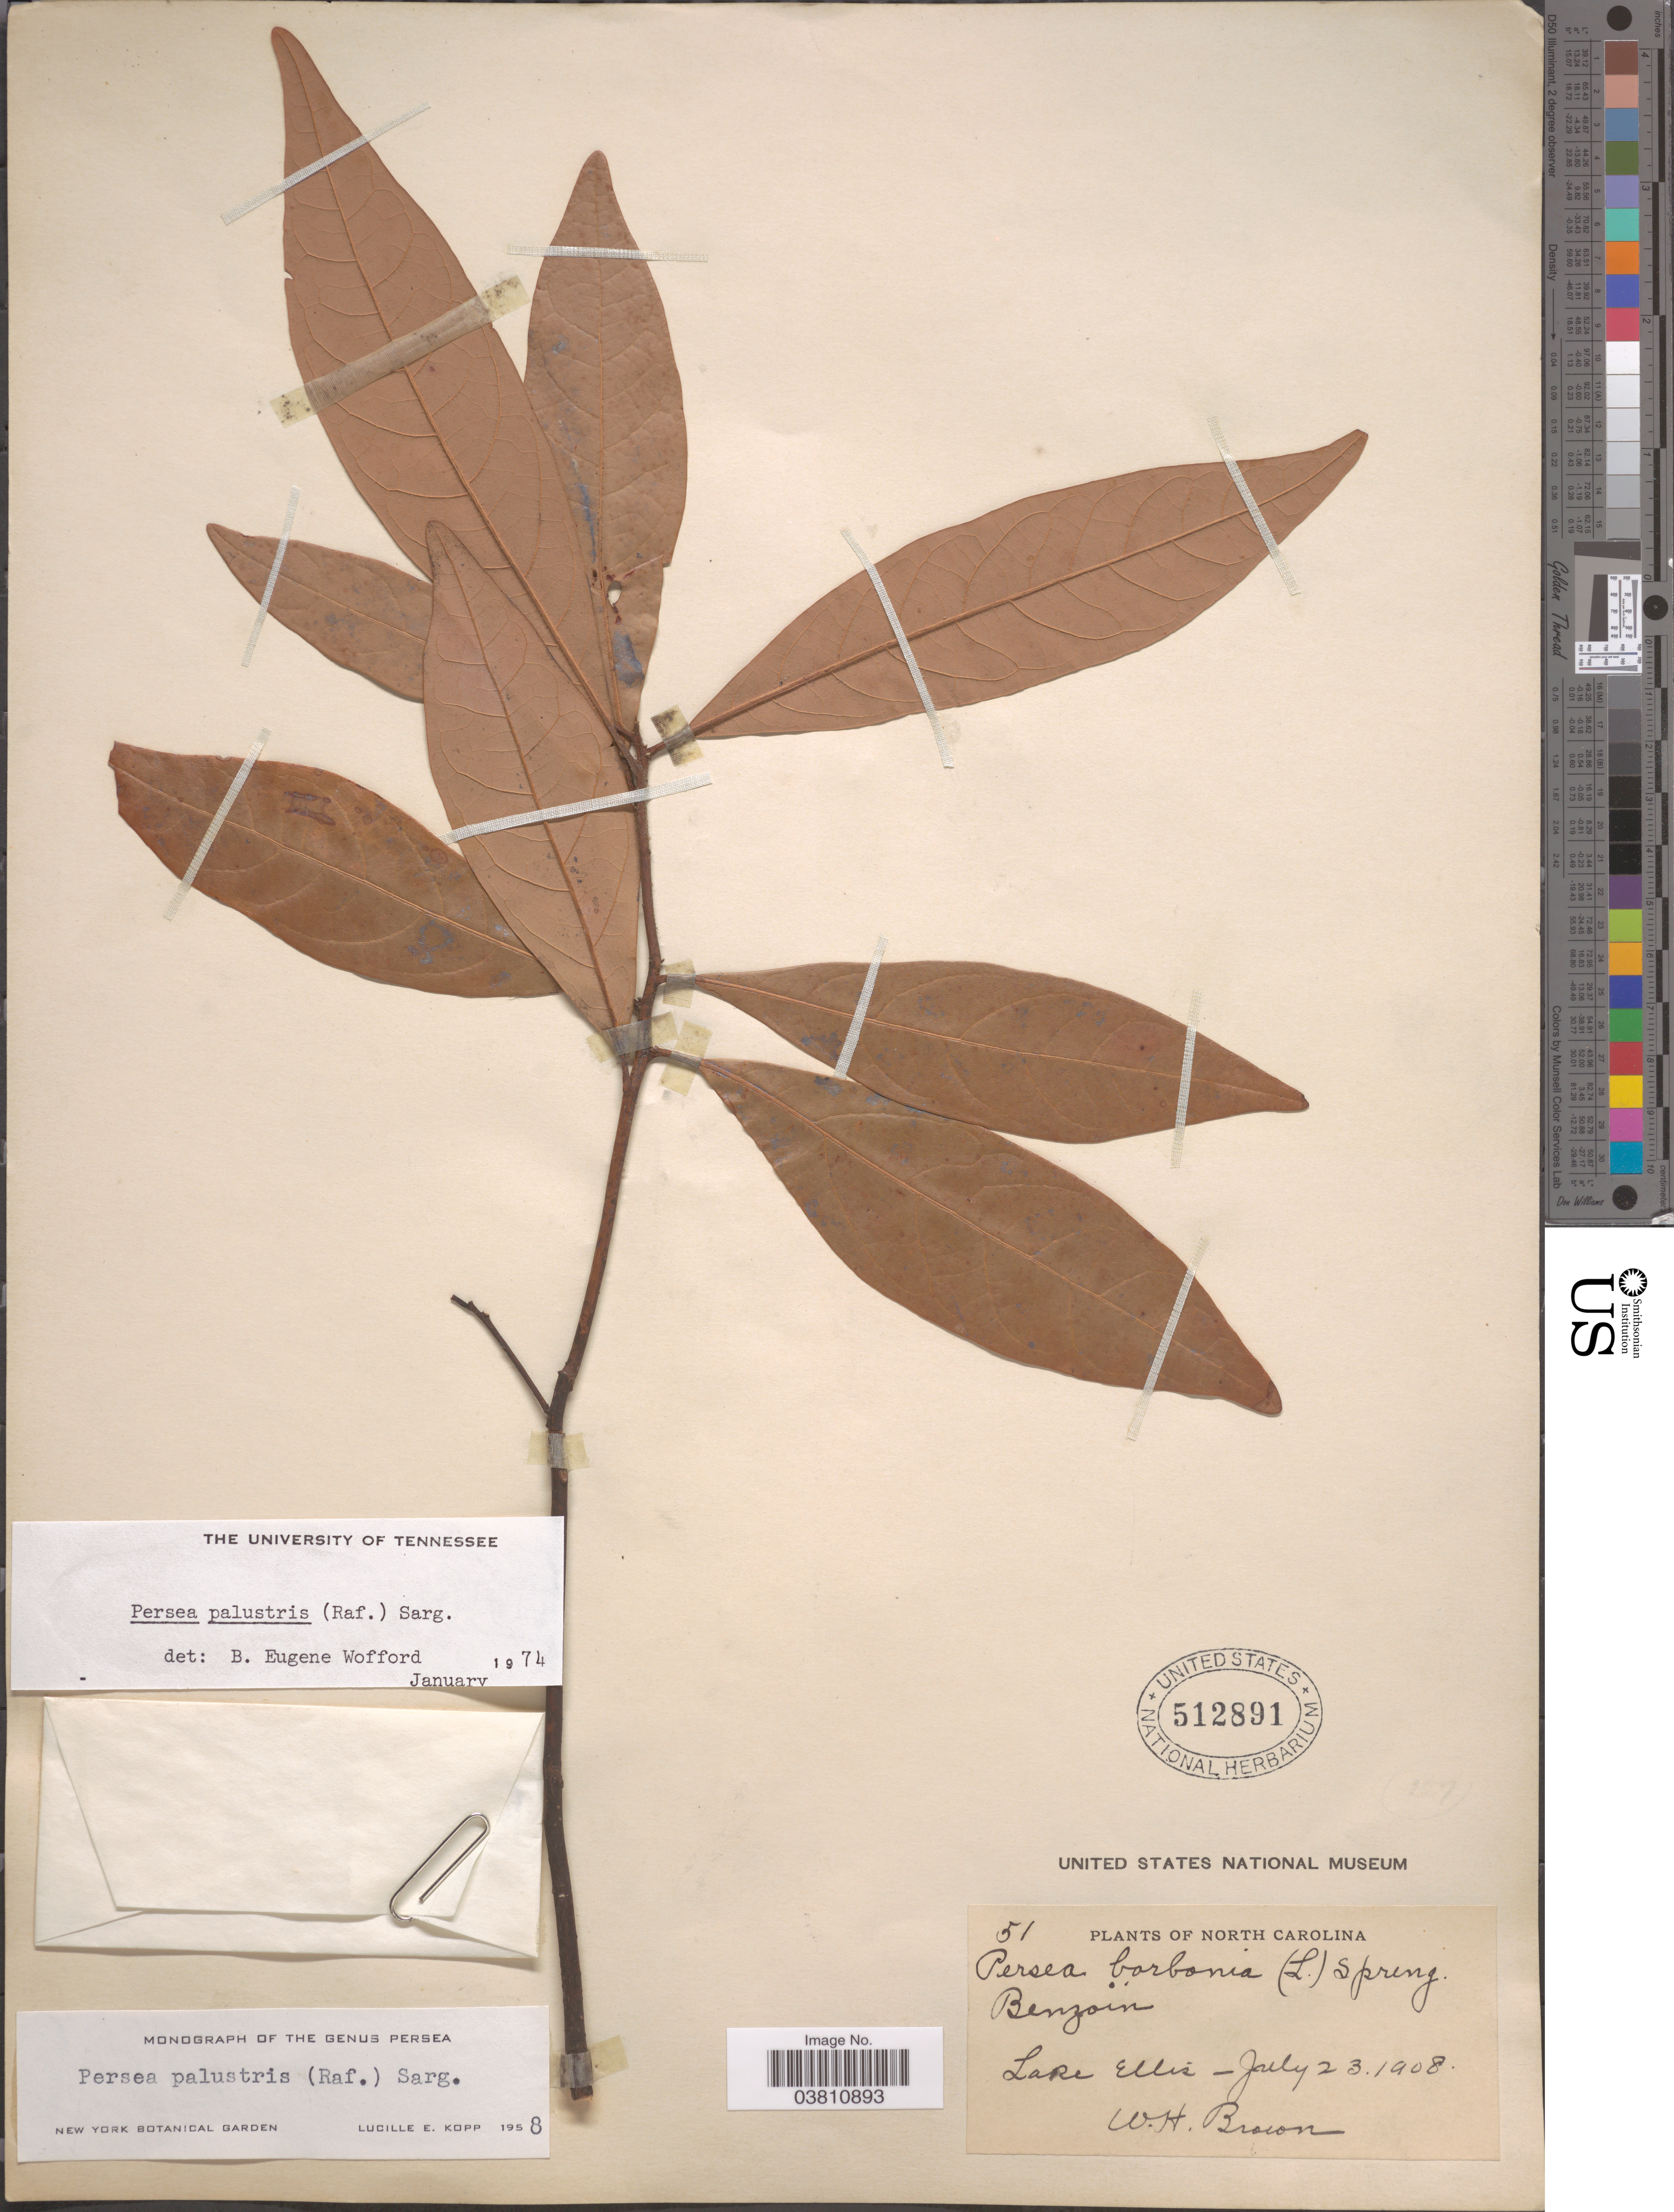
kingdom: Plantae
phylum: Tracheophyta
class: Magnoliopsida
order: Laurales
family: Lauraceae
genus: Persea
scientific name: Persea palustris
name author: (Raf.) Sarg.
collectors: W. H. Brown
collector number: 51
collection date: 1908-07-23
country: United States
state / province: North Carolina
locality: Lake Ellis.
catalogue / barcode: US 512891